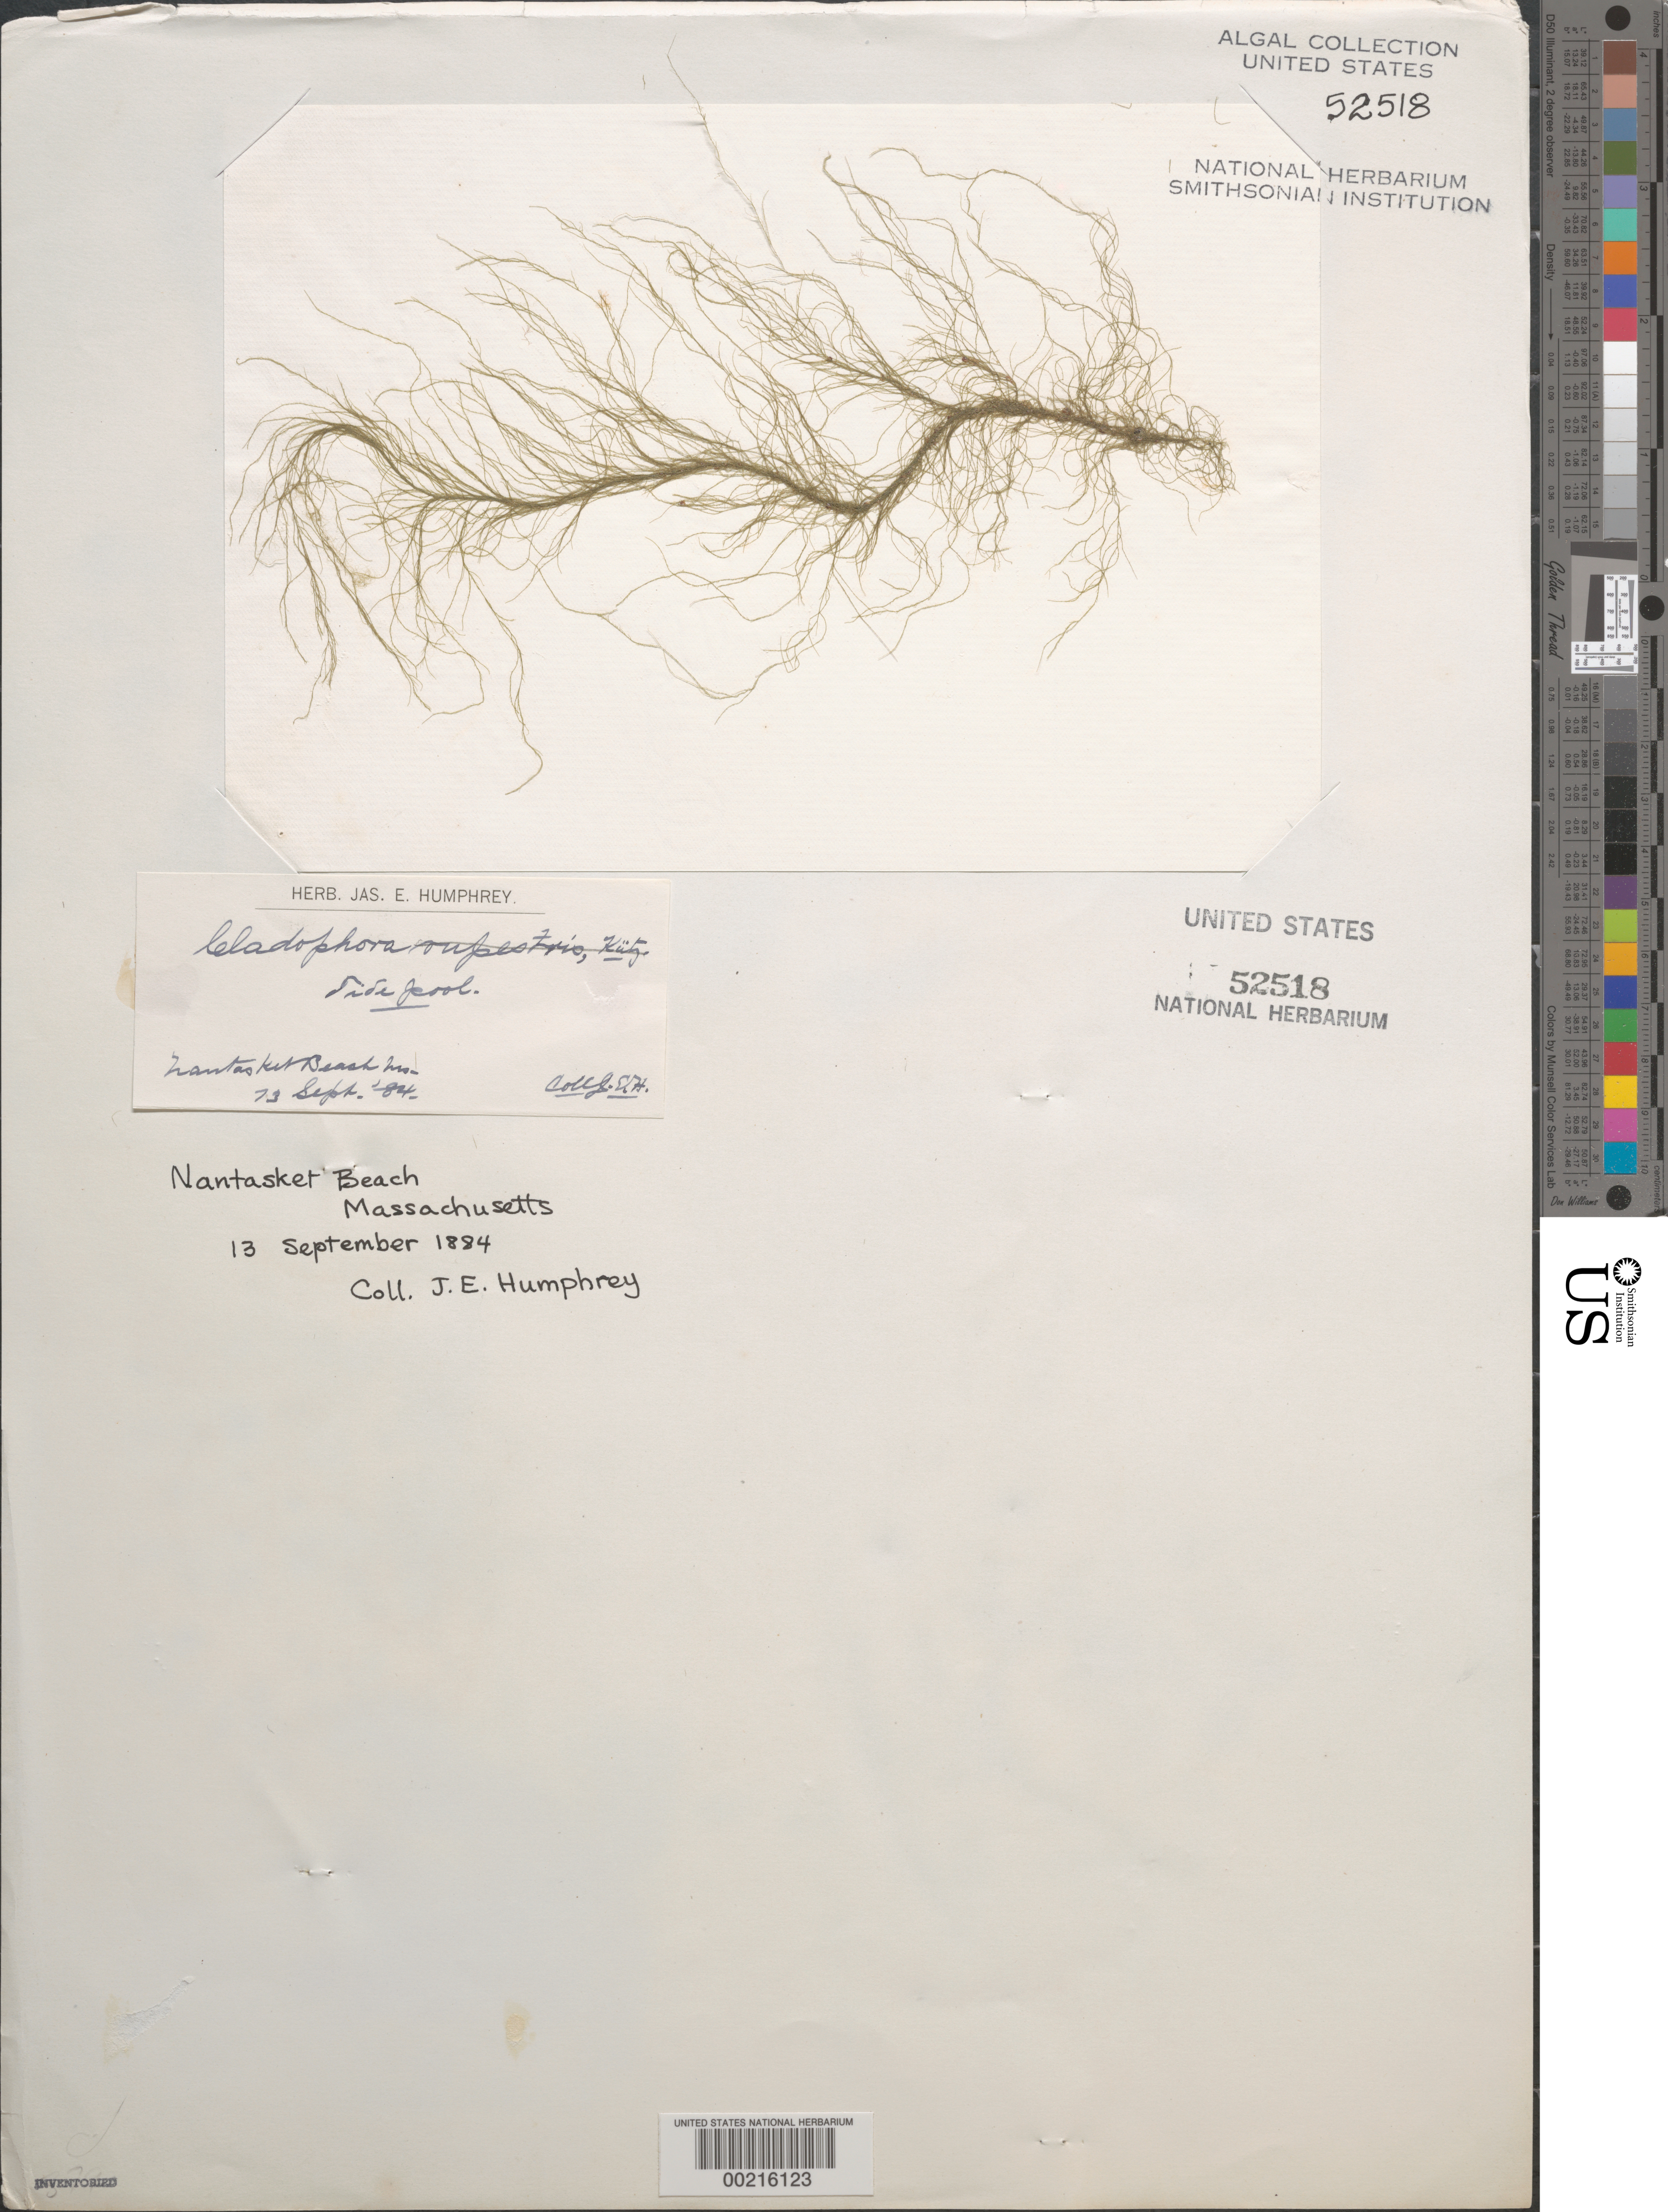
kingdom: Plantae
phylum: Chlorophyta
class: Ulvophyceae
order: Cladophorales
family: Cladophoraceae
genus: Cladophora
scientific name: Cladophora rupestris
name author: (Roth) Kütz.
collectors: J. Humphrey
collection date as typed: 13 Sep 1884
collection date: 1884-09-13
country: United States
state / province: Massachusetts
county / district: Plymouth County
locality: Nantasket Beach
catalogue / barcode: US 52518